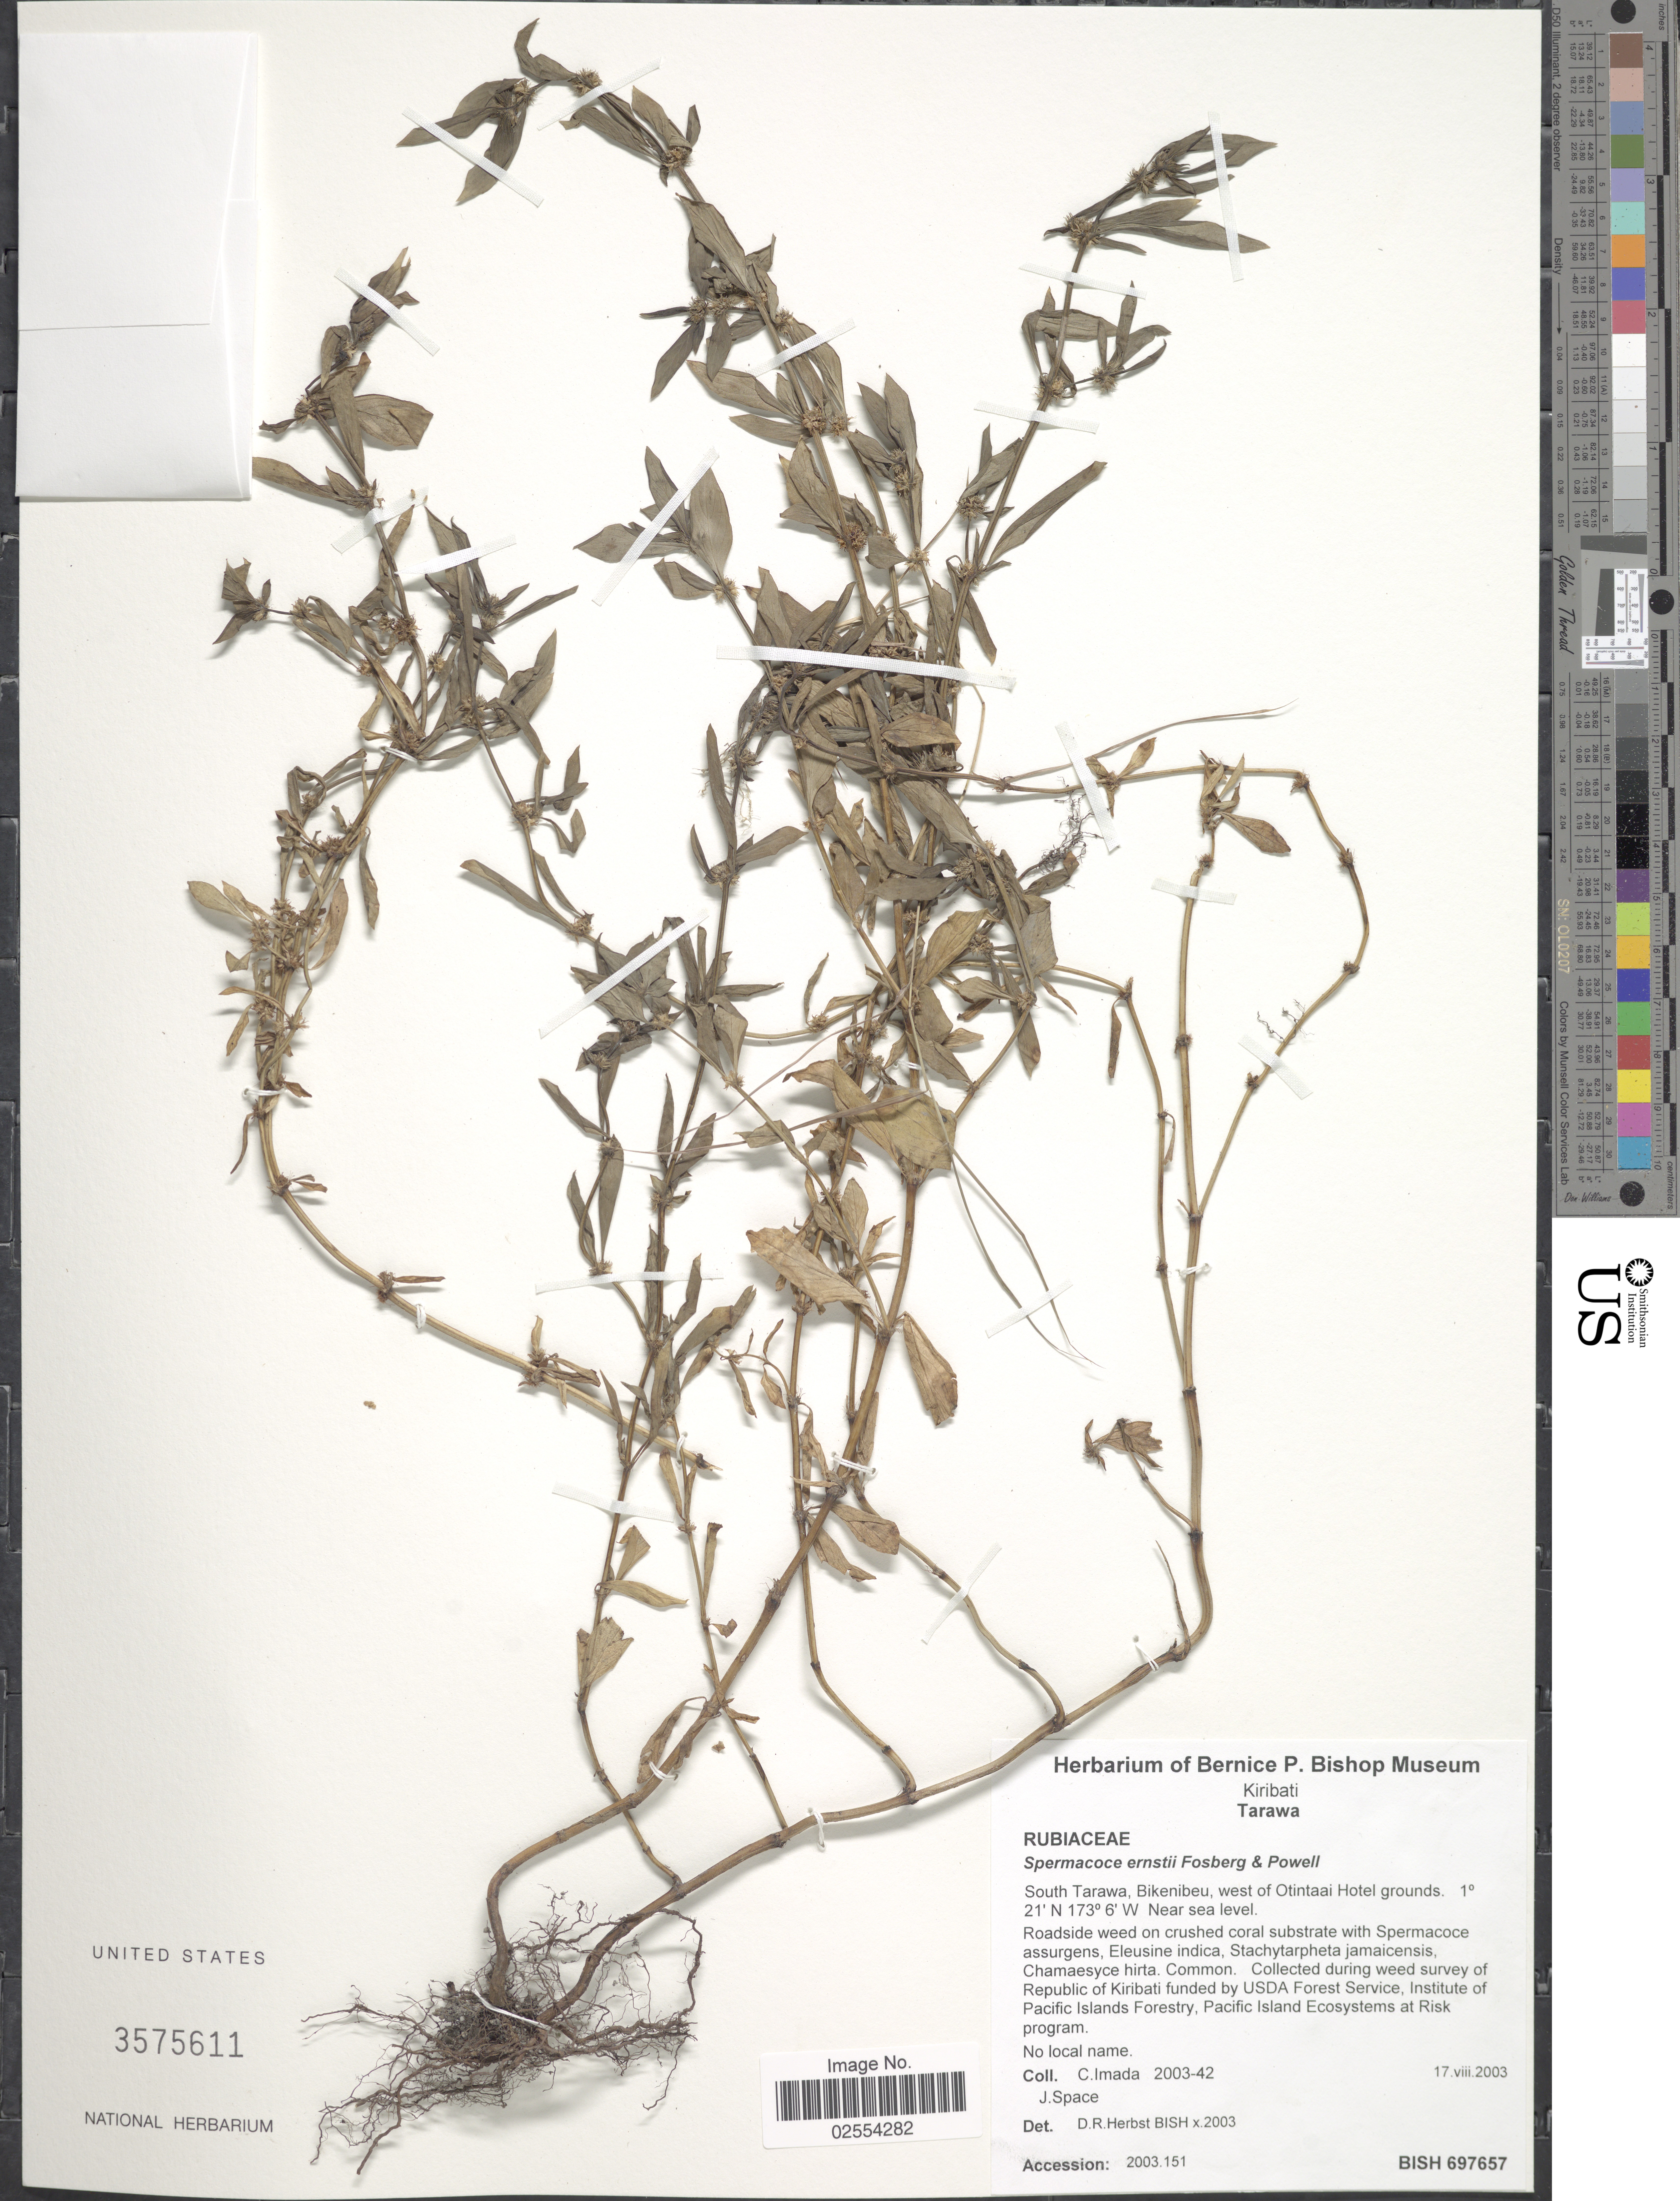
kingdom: Plantae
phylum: Tracheophyta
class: Magnoliopsida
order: Gentianales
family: Rubiaceae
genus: Spermacoce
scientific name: Spermacoce ernstii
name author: Fosberg & D.A. Powell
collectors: C. Imada & J. Space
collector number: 2003-42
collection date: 2003-08-17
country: Kiribati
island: Tarawa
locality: Tarawa, South Tarawa, Bikenibeu, west of Otintaai Hotels grounds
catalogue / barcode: US 3575611